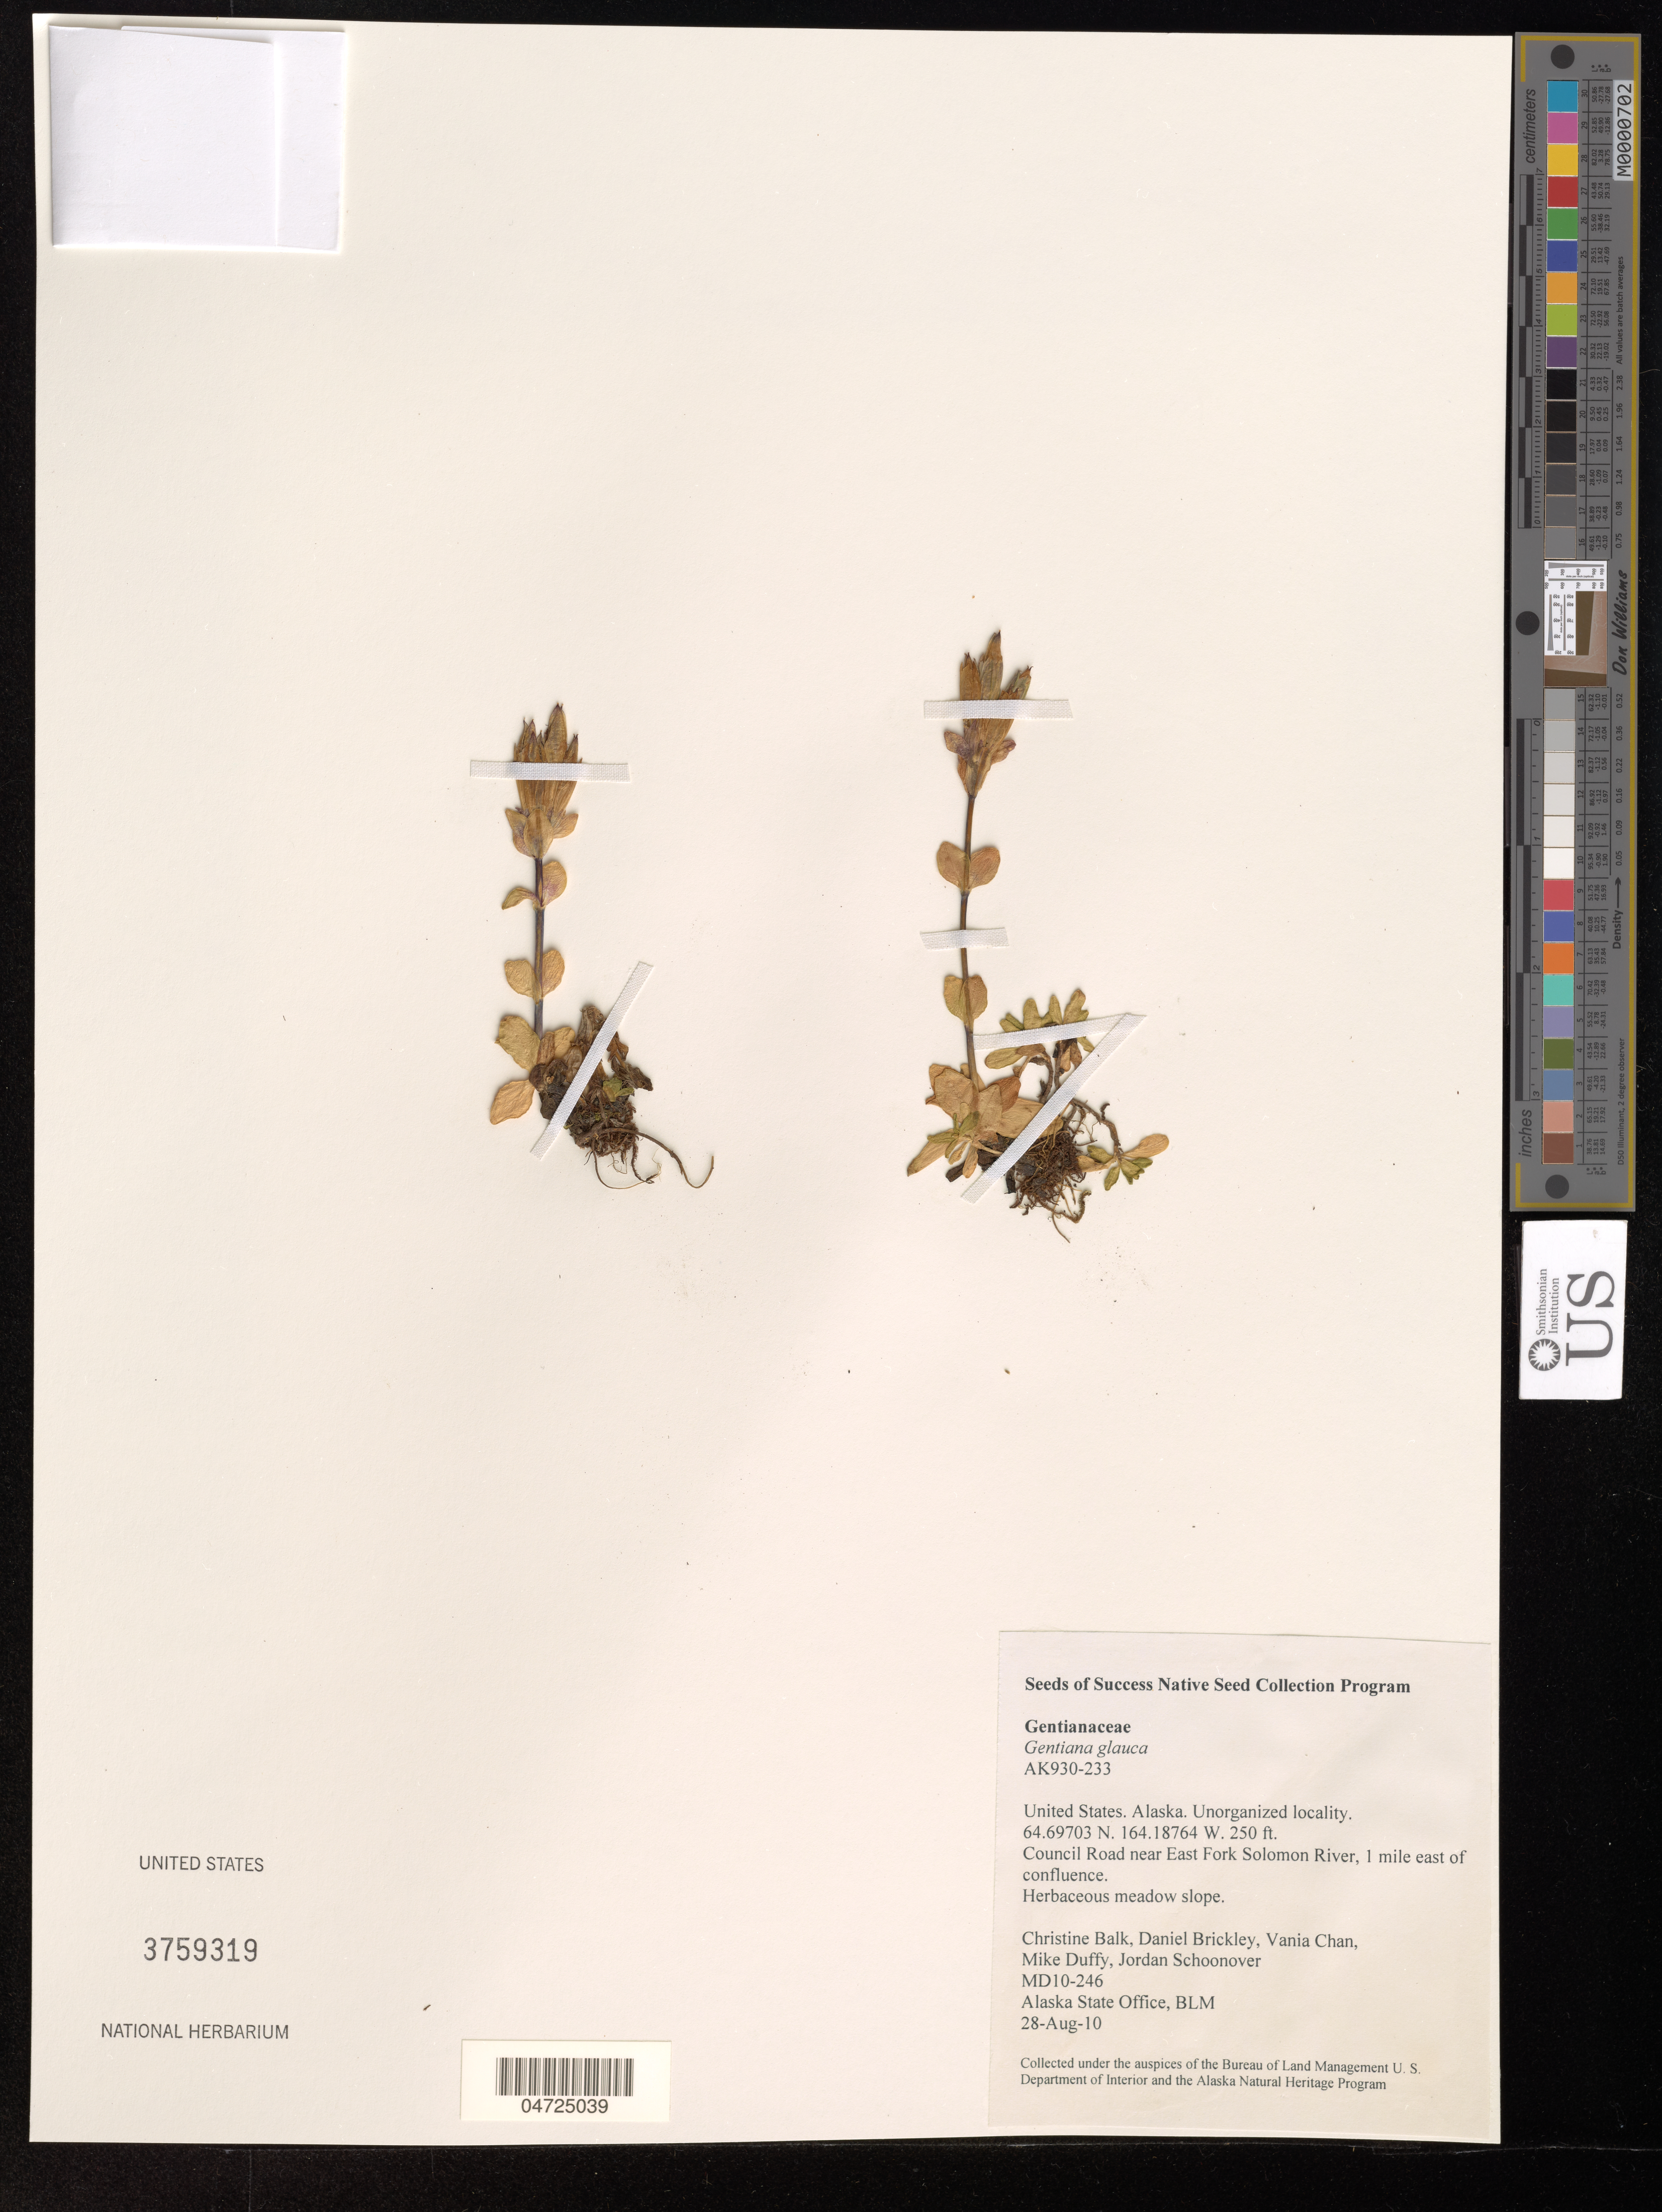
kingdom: Plantae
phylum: Tracheophyta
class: Magnoliopsida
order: Gentianales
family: Gentianaceae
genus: Gentiana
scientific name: Gentiana glauca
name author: Pall.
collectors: C. Balk, D. Brickley, V. Chan & M. Duffy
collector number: MD10-246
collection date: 2010-08-28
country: United States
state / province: Alaska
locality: Council Road near East Fork Solomon River, 1 mile east of confluence.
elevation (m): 76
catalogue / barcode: US 3759319